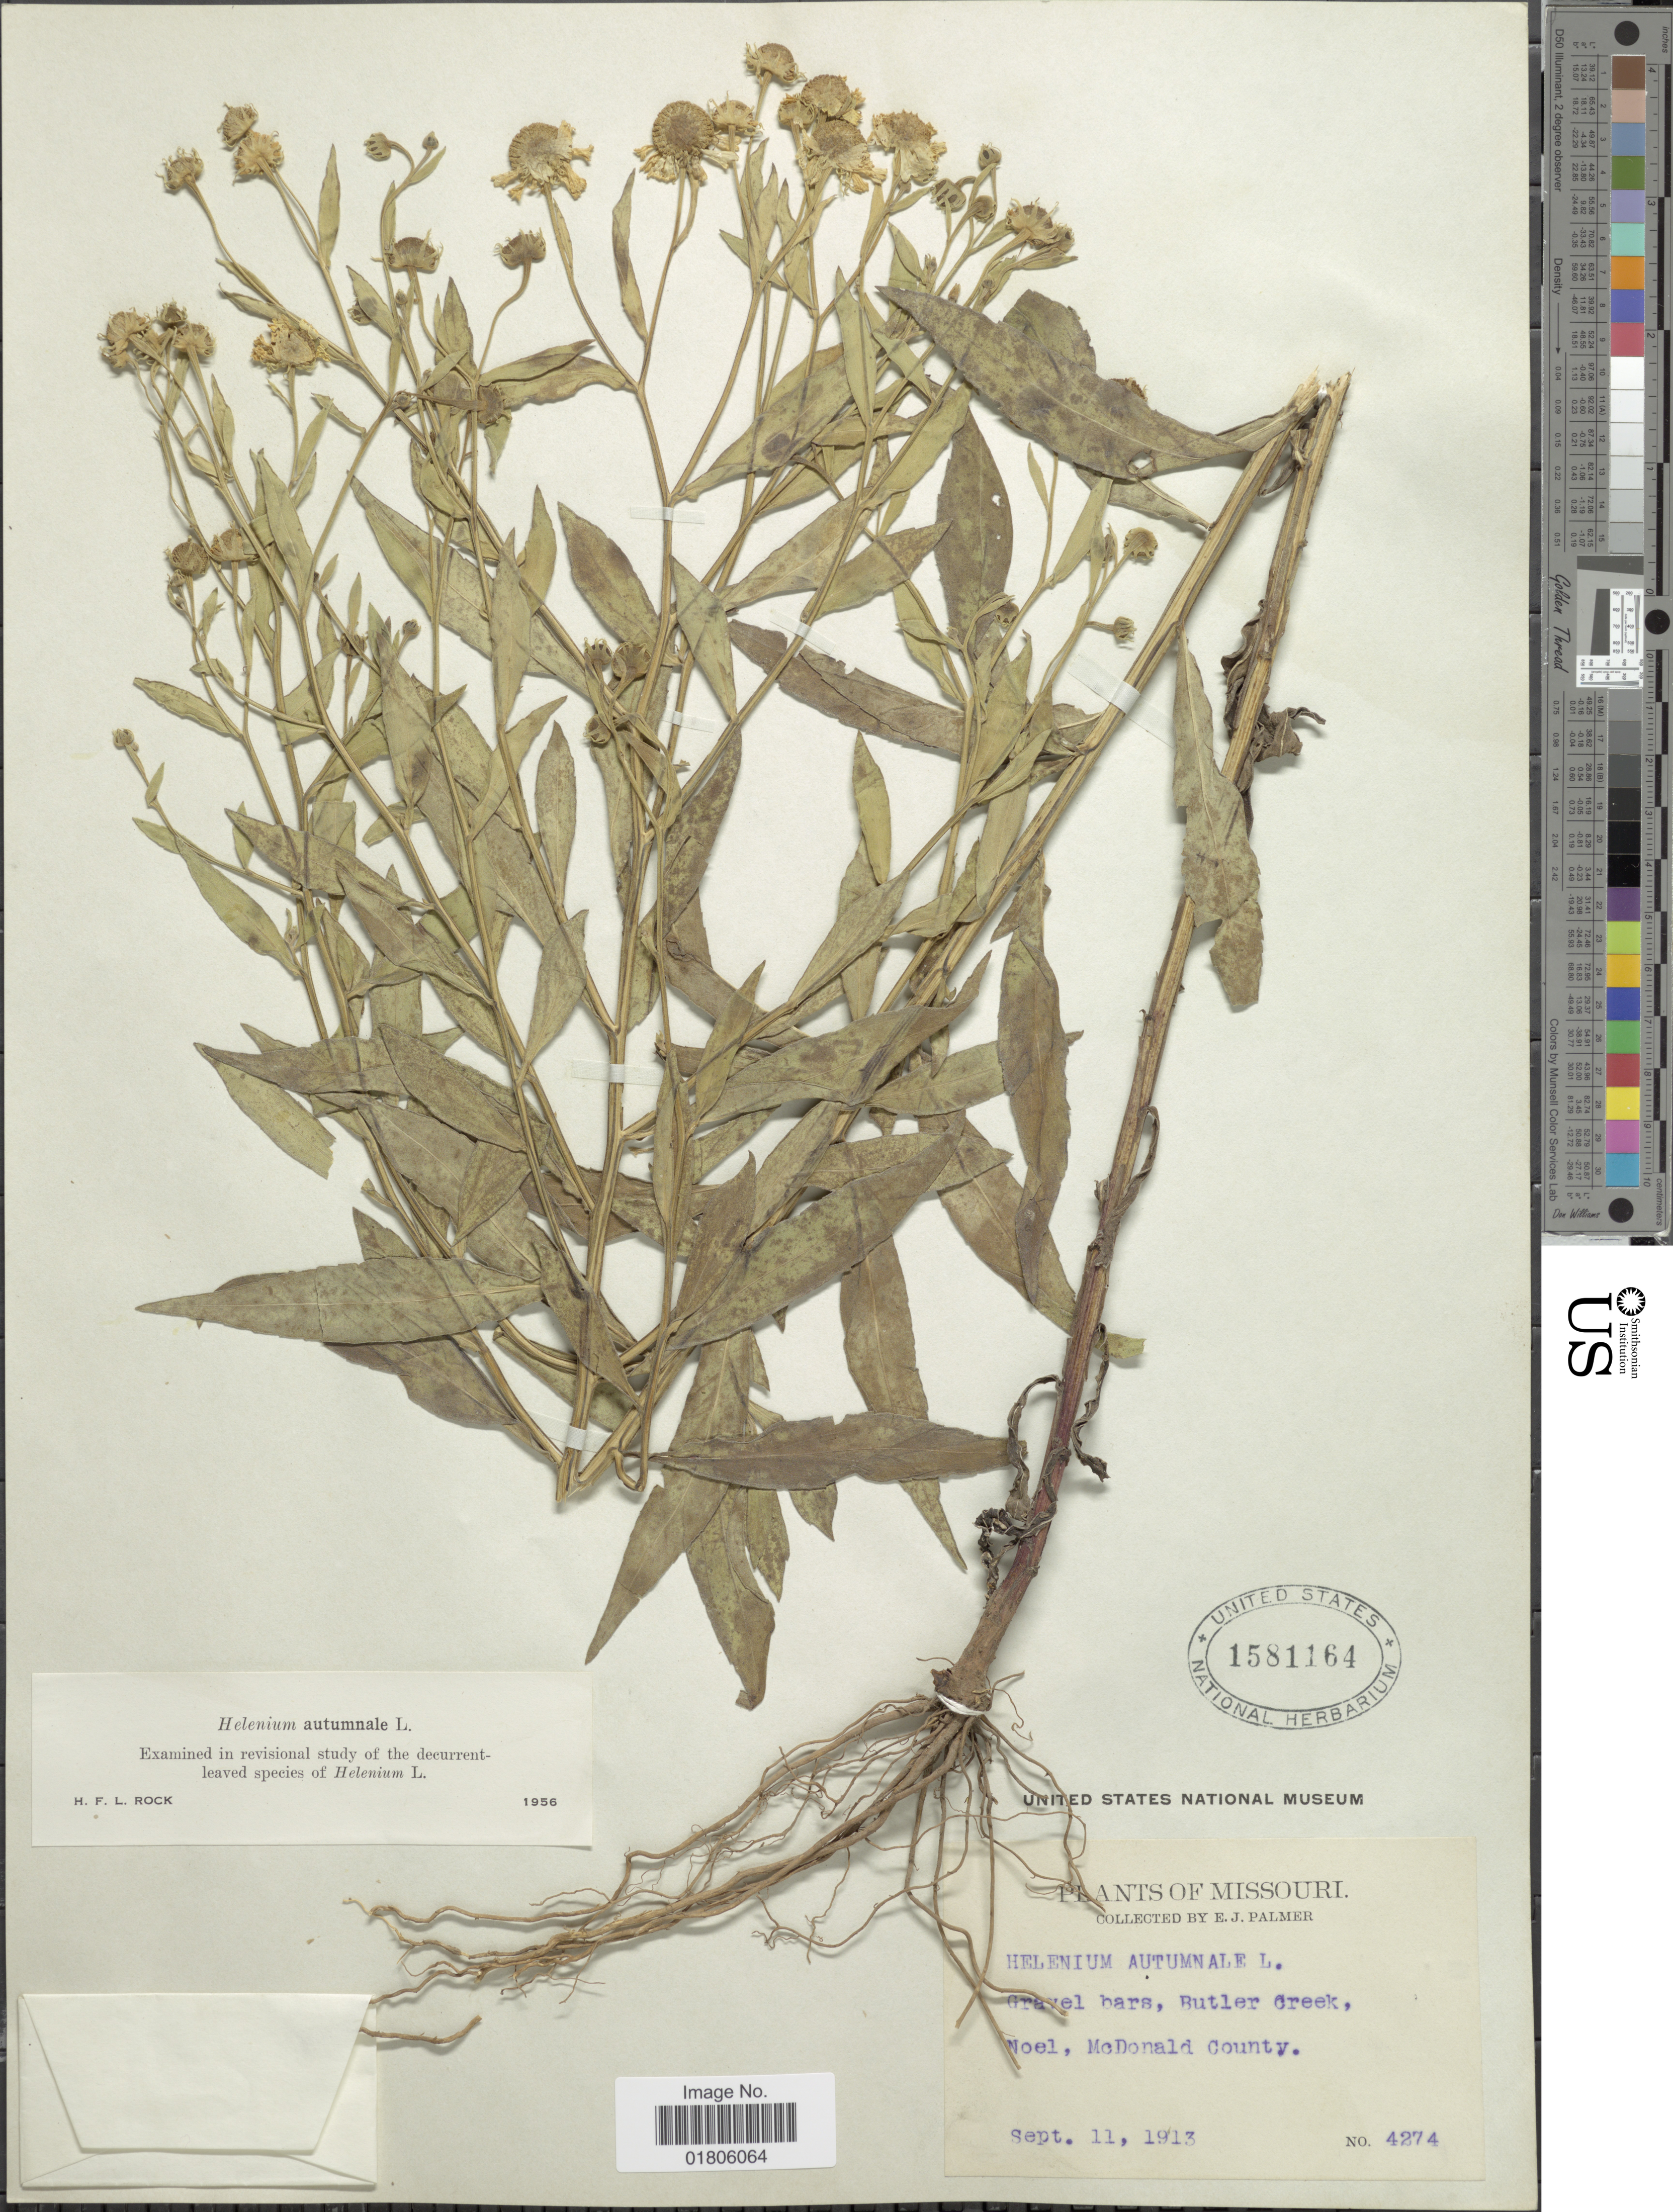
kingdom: Plantae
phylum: Tracheophyta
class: Magnoliopsida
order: Asterales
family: Asteraceae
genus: Helenium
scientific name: Helenium autumnale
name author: L.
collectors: E. J. Palmer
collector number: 4274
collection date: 1913-09-11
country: United States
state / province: Missouri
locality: Butler Creek, Noel, McDonald County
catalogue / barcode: US 1581164